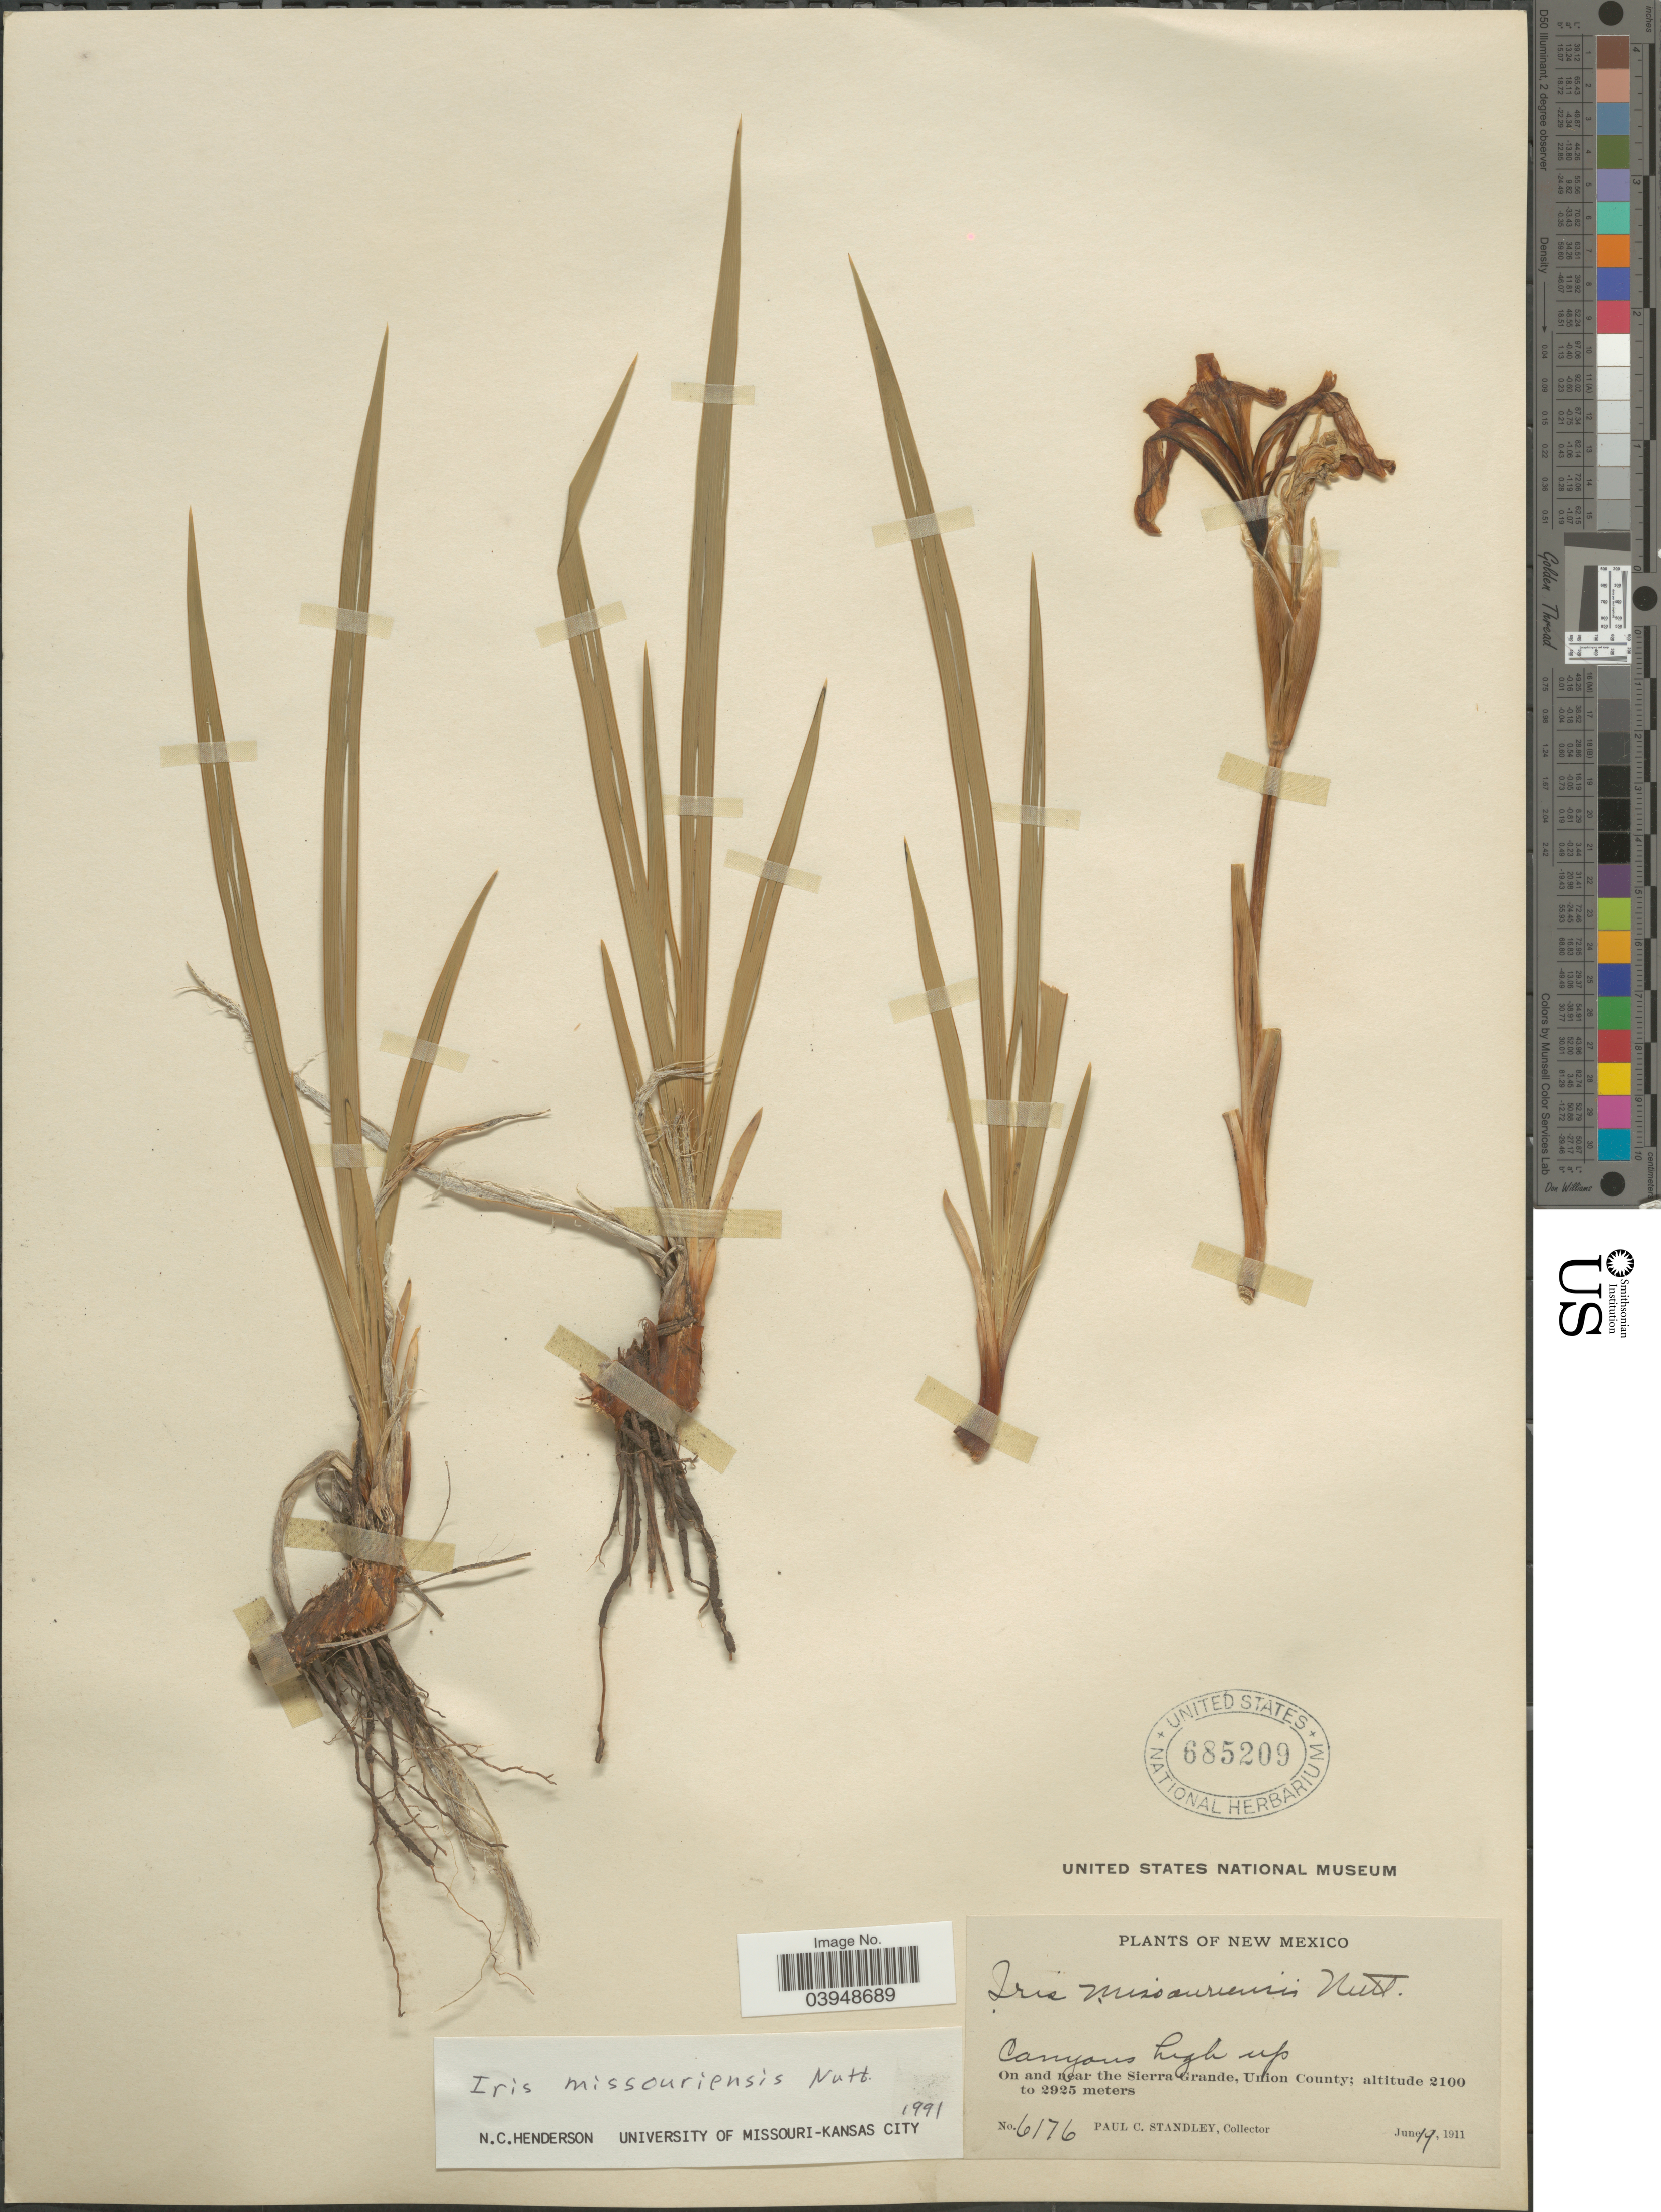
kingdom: Plantae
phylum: Tracheophyta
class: Liliopsida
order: Asparagales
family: Iridaceae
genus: Iris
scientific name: Iris missouriensis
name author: Nutt.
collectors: P. C. Standley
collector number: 6176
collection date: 1911-06-19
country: United States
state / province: New Mexico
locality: Canyons high up. On and near the Sierra Grande, Union County.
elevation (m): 2100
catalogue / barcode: US 685209